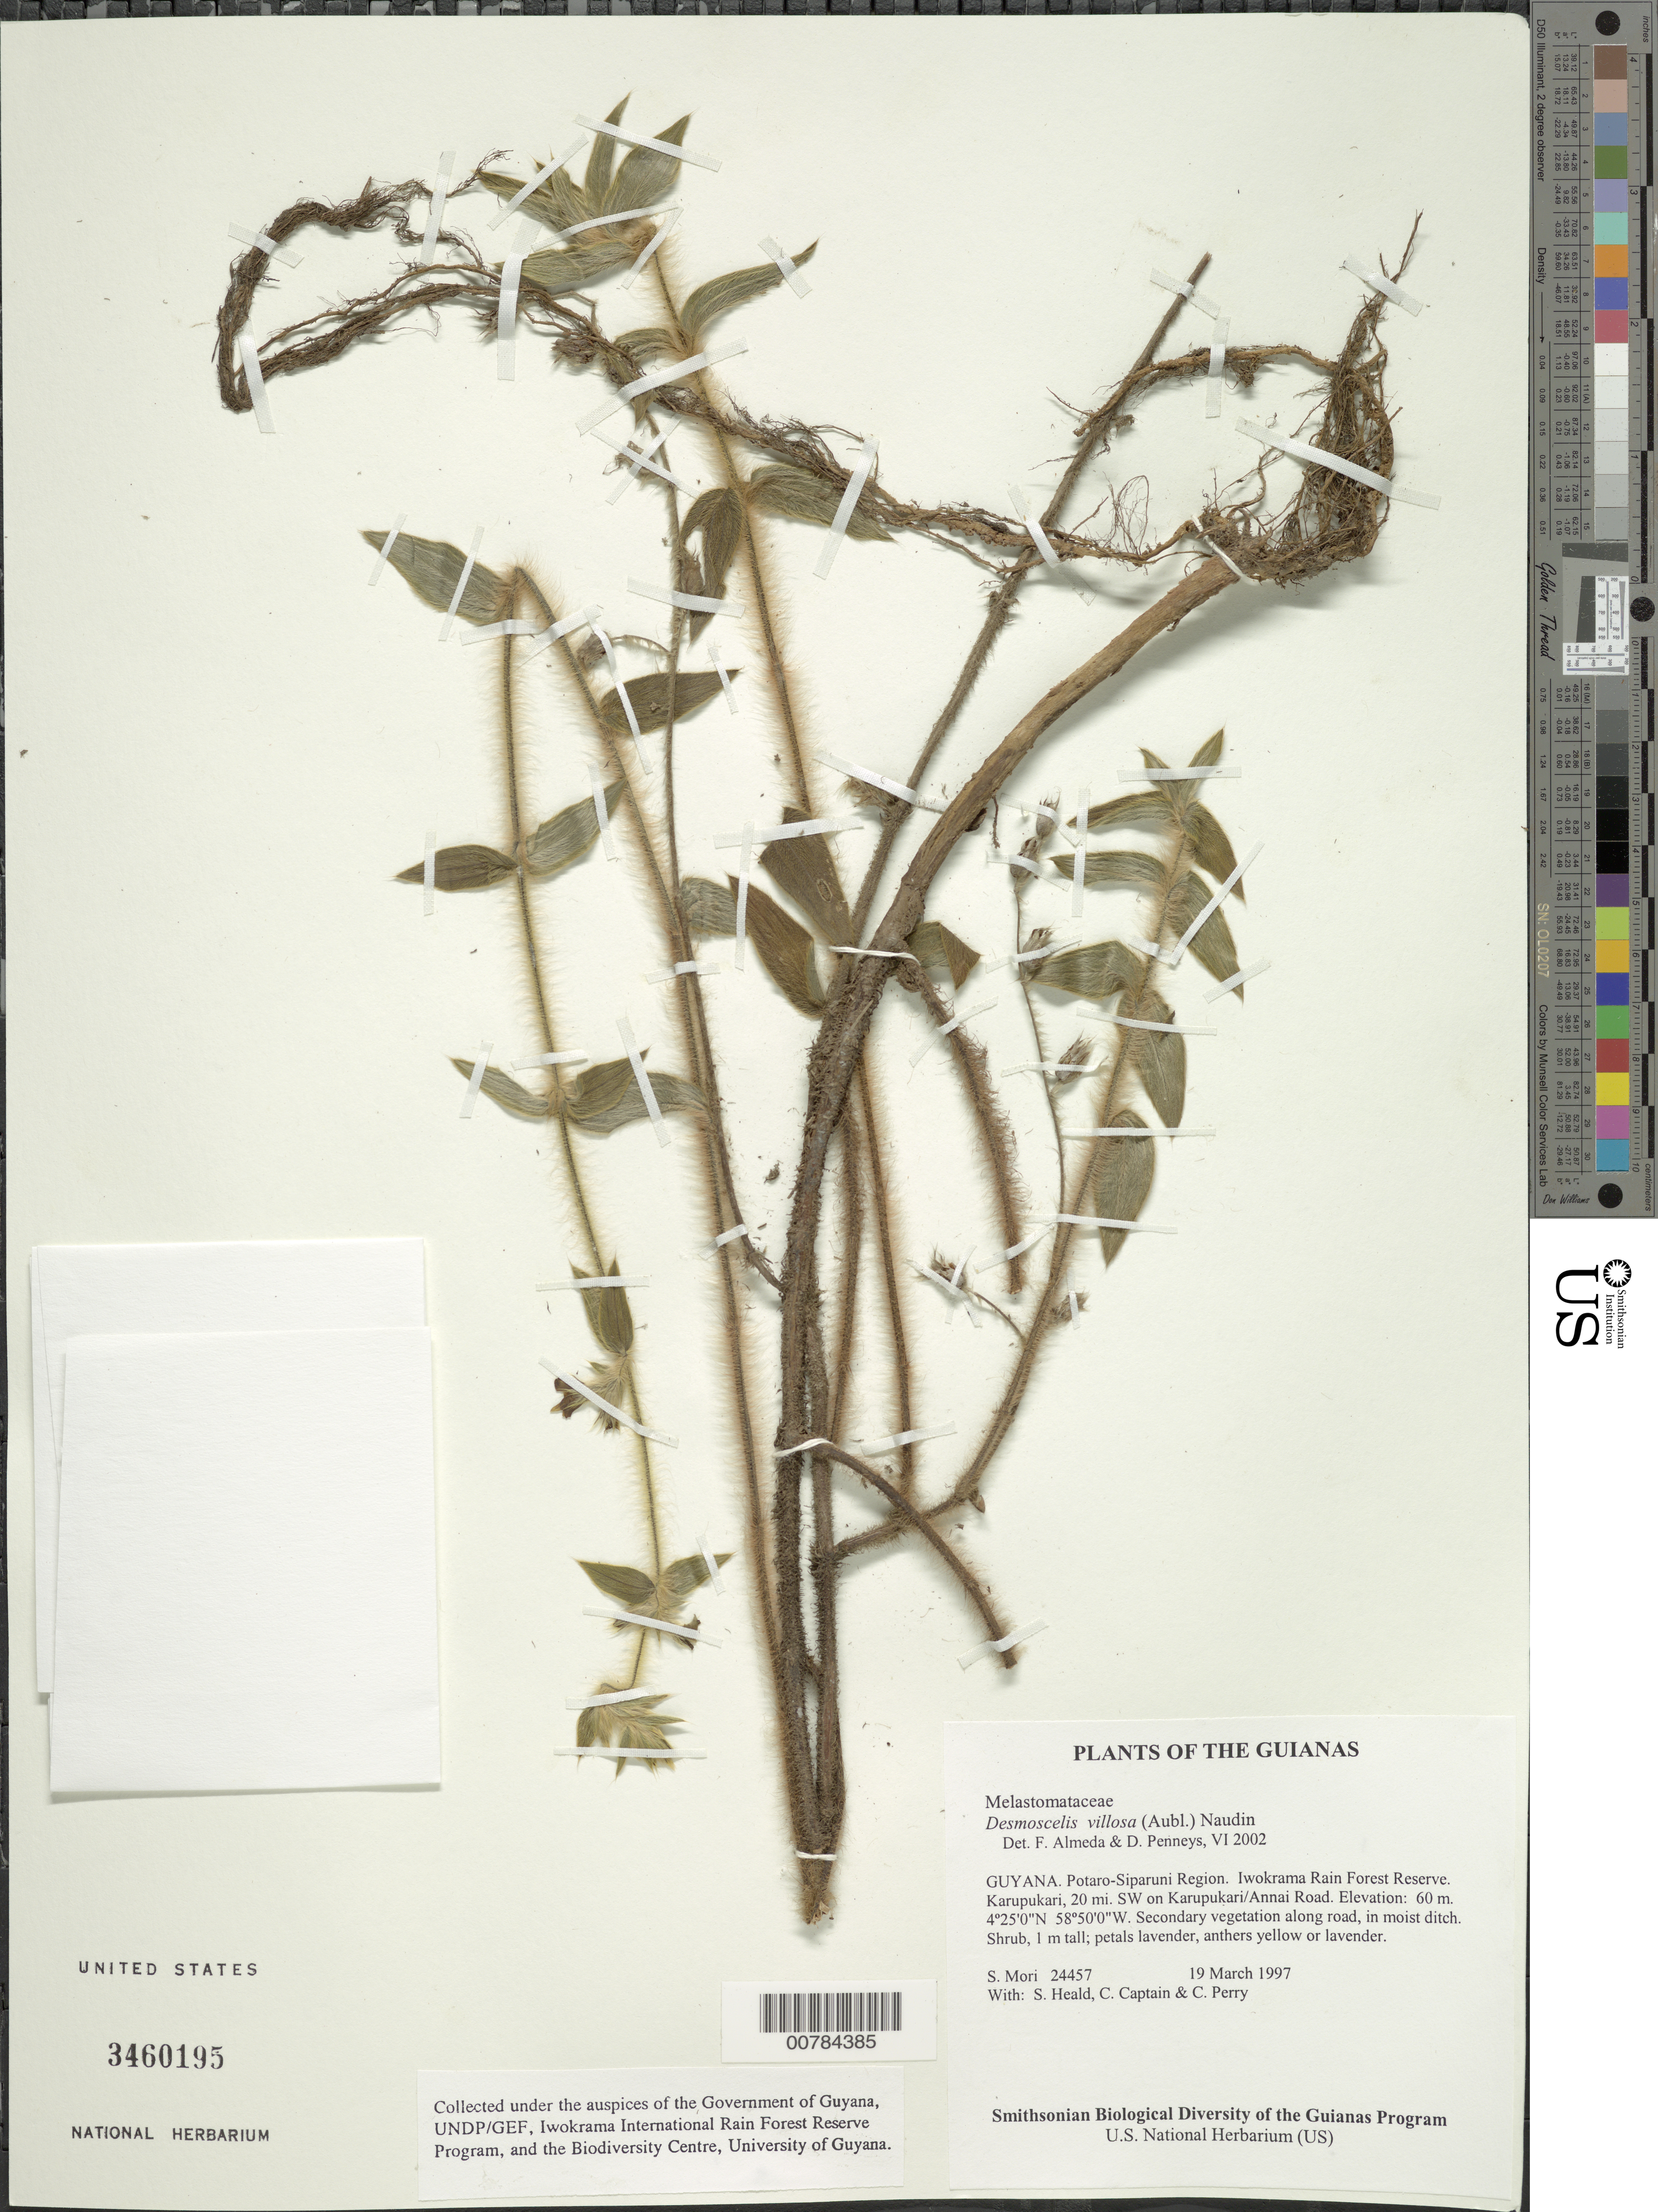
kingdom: Plantae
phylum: Tracheophyta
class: Magnoliopsida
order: Myrtales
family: Melastomataceae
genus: Desmoscelis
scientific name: Desmoscelis villosa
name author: (Aubl.) Naudin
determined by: Almeda, F.; Penneys, D. S.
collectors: S. Mori, S. Heald, C. Captain & C. Perry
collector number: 24457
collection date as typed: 19 March 1997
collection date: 1997-03-19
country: Guyana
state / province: Potaro-Siparuni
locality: Iwokrama Rain Forest Reserve. Karupukari, 20 mi. SW on Karupukari/Annai Road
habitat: Secondary vegetation along road, in moist ditch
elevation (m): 60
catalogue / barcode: US 3460195